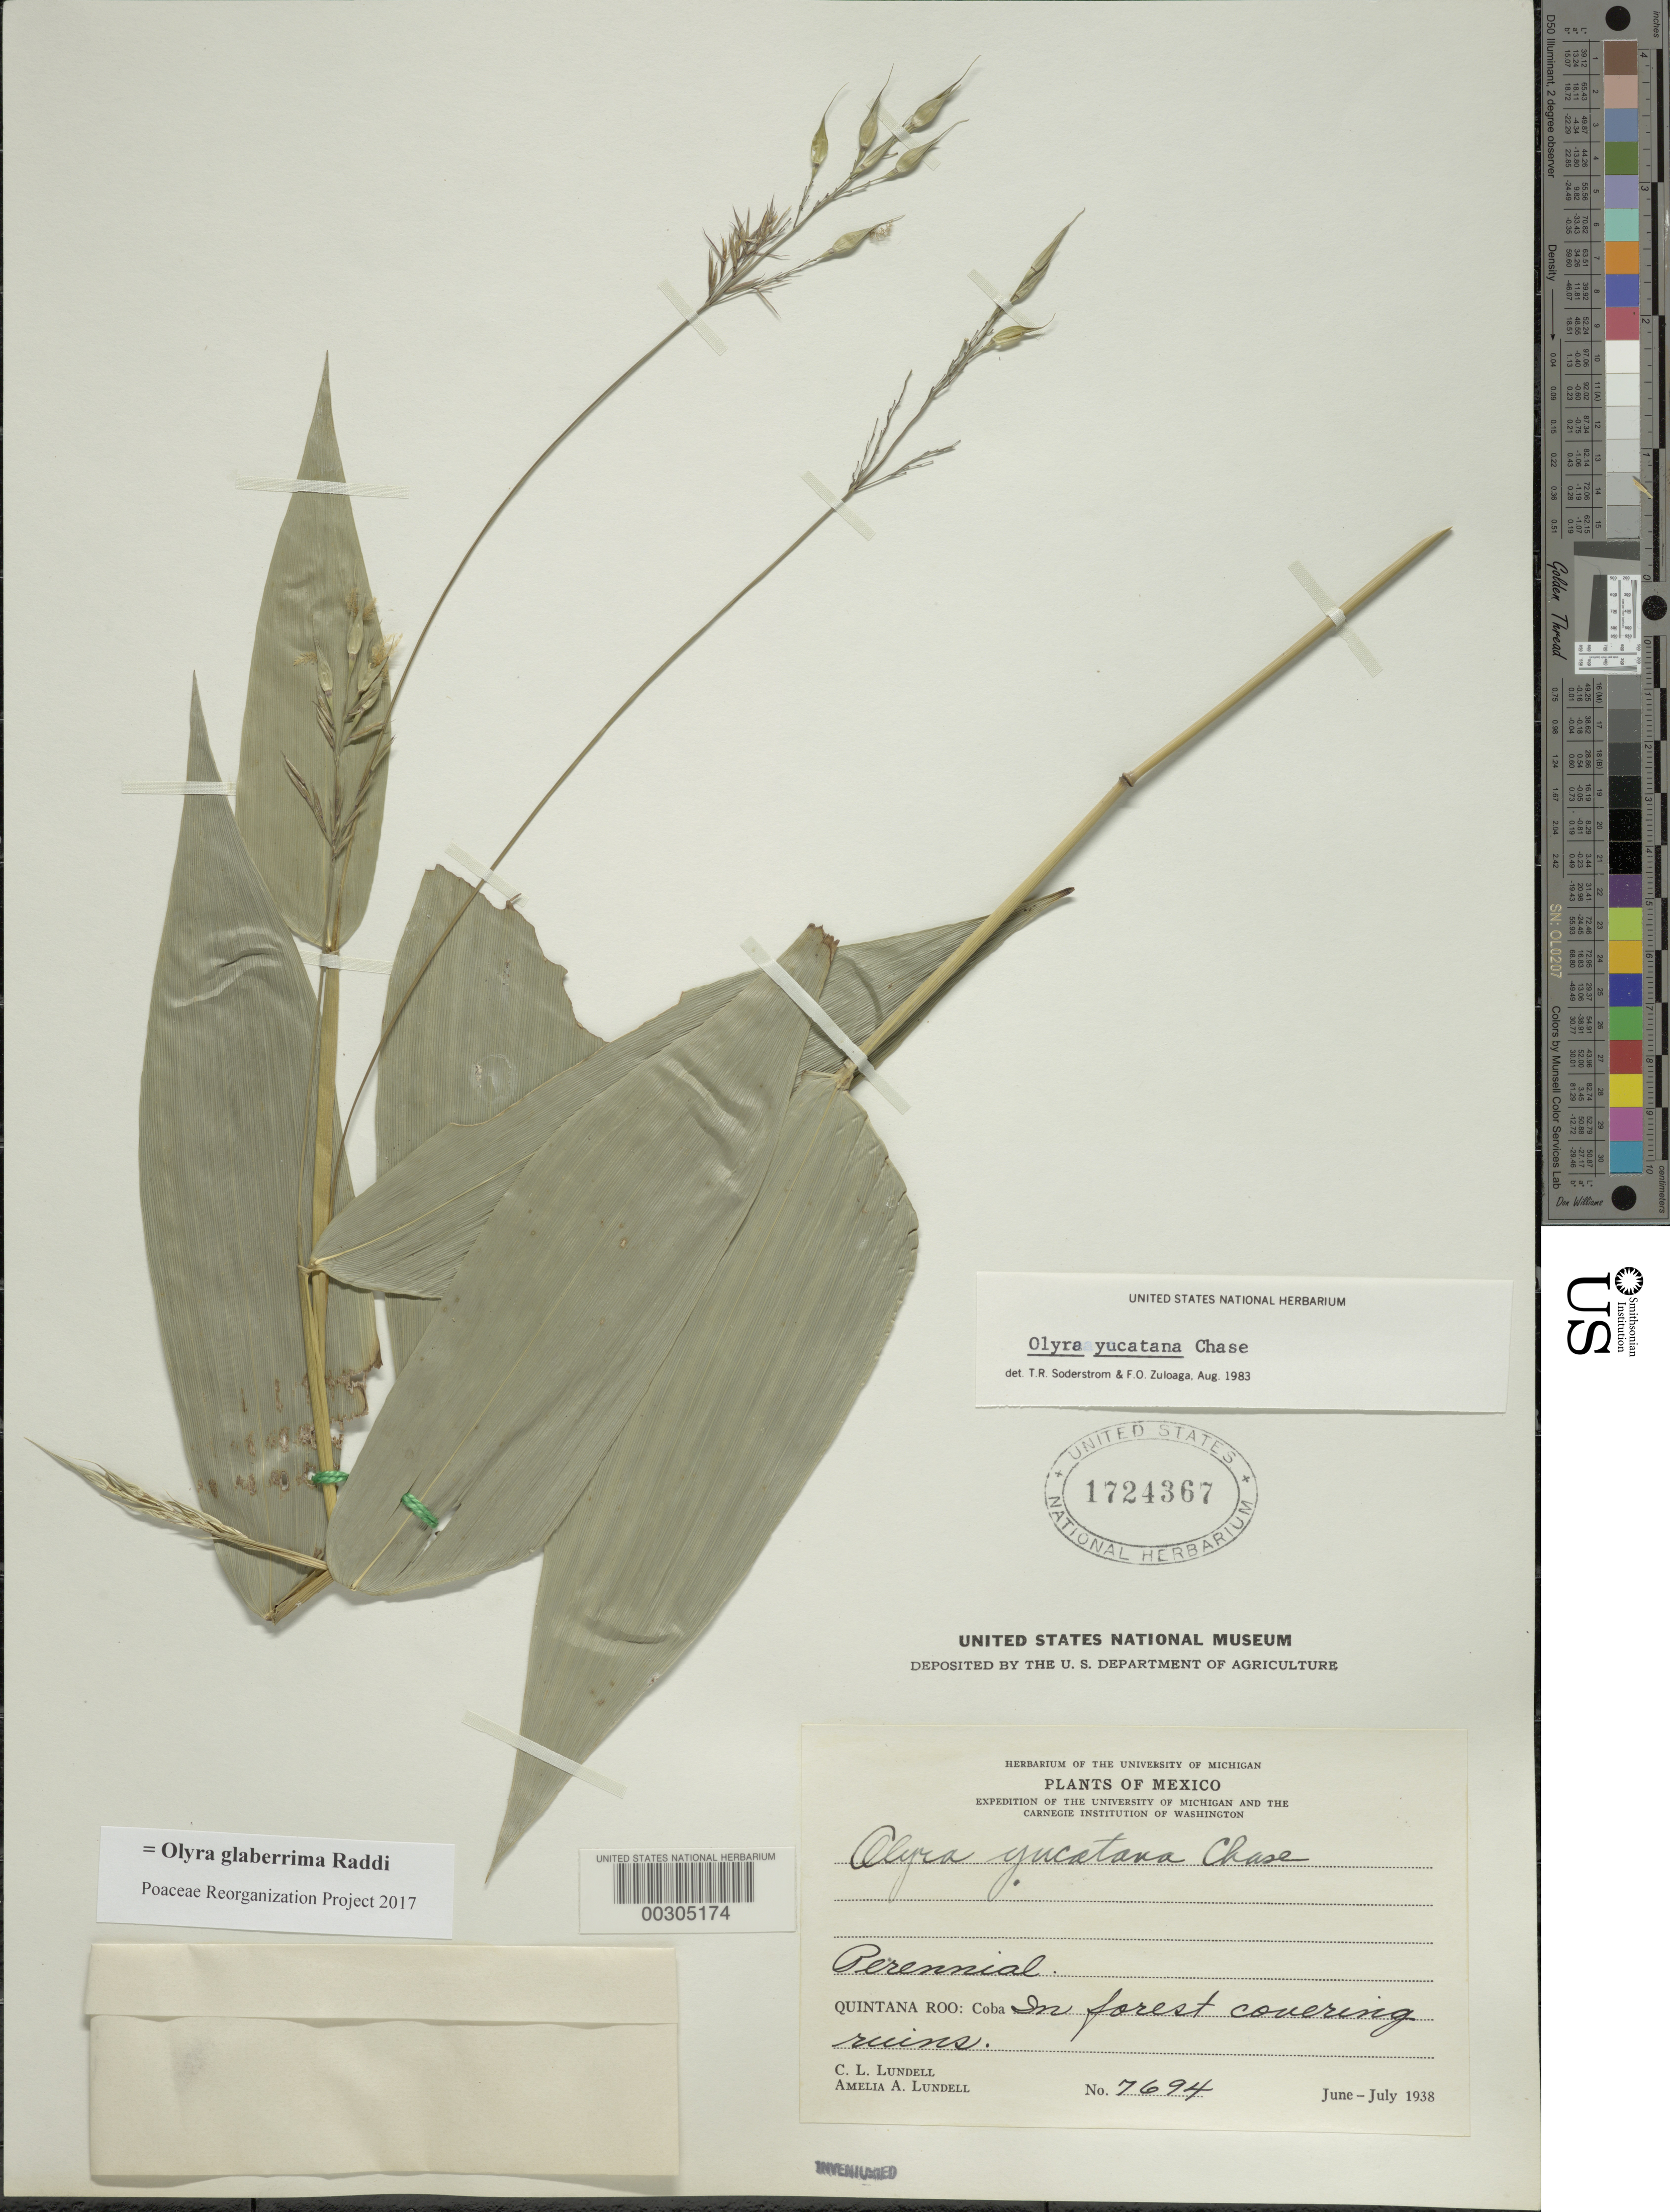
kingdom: Plantae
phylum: Tracheophyta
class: Liliopsida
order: Poales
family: Poaceae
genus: Olyra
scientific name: Olyra glaberrima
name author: Raddi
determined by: Poaceae Reorganization Project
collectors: C. L. Lundell & A. A. Lundell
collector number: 7694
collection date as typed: Jun 1938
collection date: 1938-06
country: Mexico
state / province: Quintana Roo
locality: Coba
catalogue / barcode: US 1724367